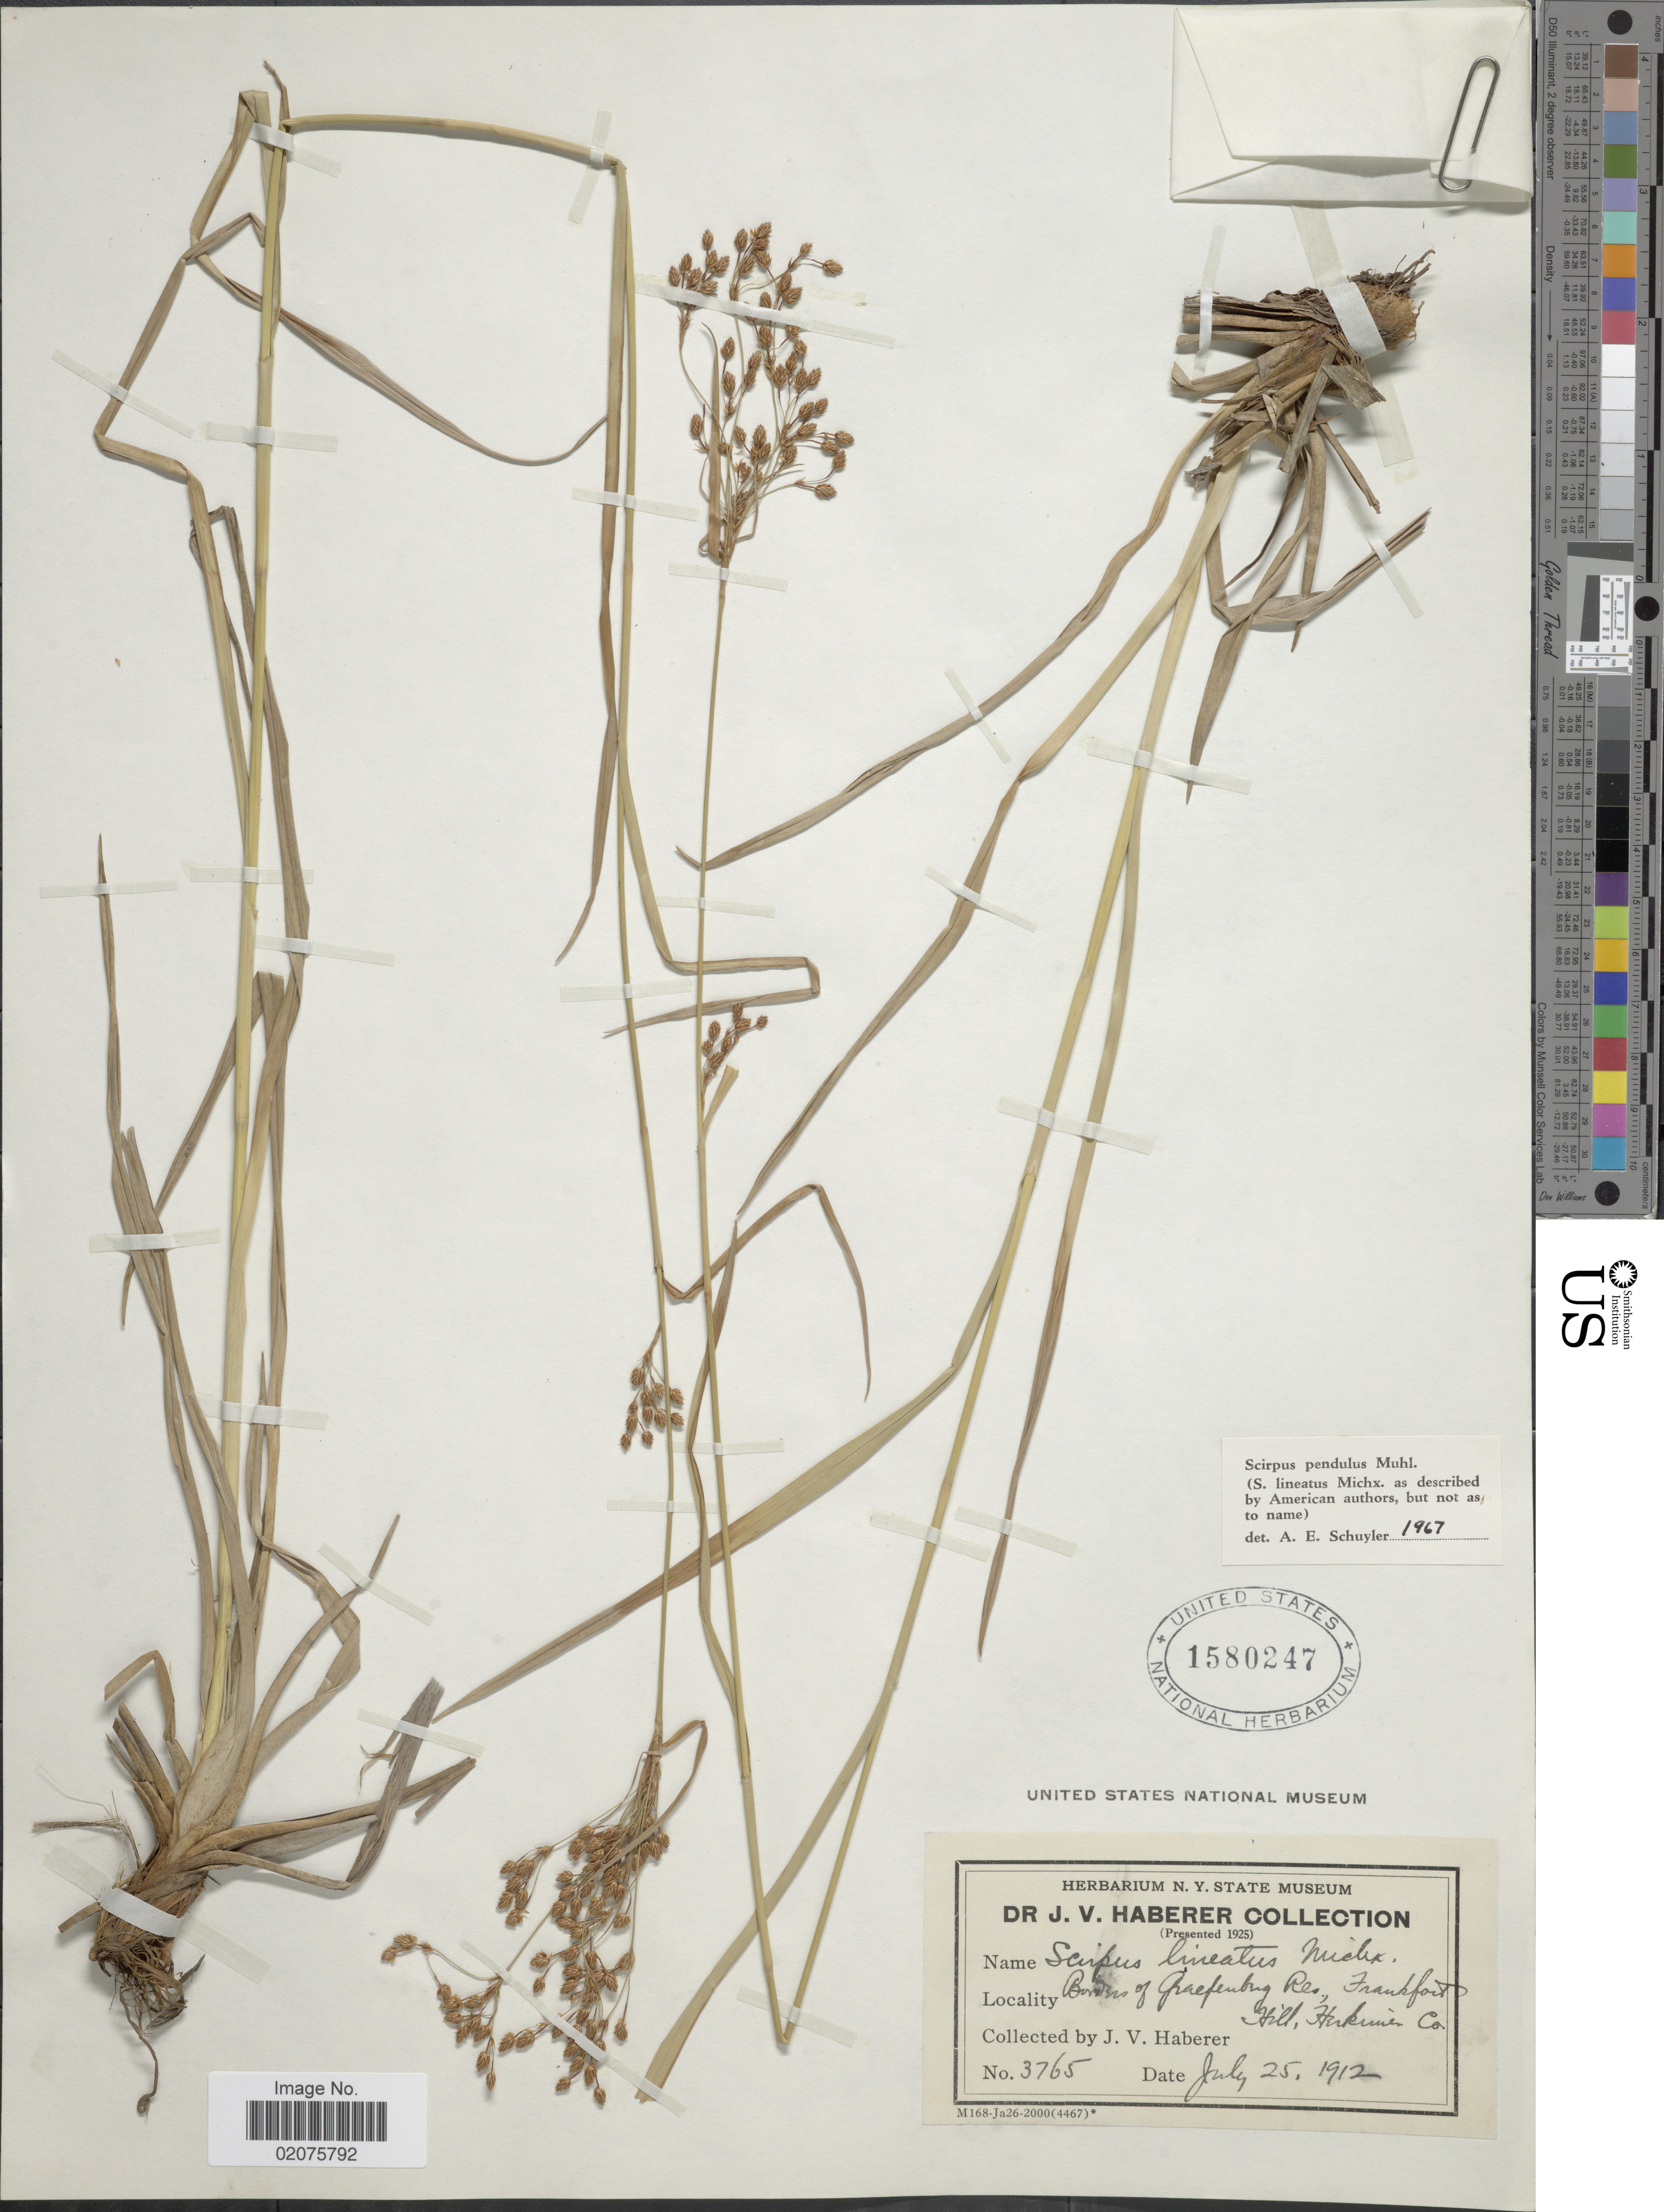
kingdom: Plantae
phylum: Tracheophyta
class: Liliopsida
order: Poales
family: Cyperaceae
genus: Scirpus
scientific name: Scirpus pendulus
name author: Muhl.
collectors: J. V. Haberer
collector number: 3765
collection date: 1912-07-25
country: United States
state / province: New York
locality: Borders of Graefenburg Res., Frankfort Hill, Herkimer Co.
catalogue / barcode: US 1580247